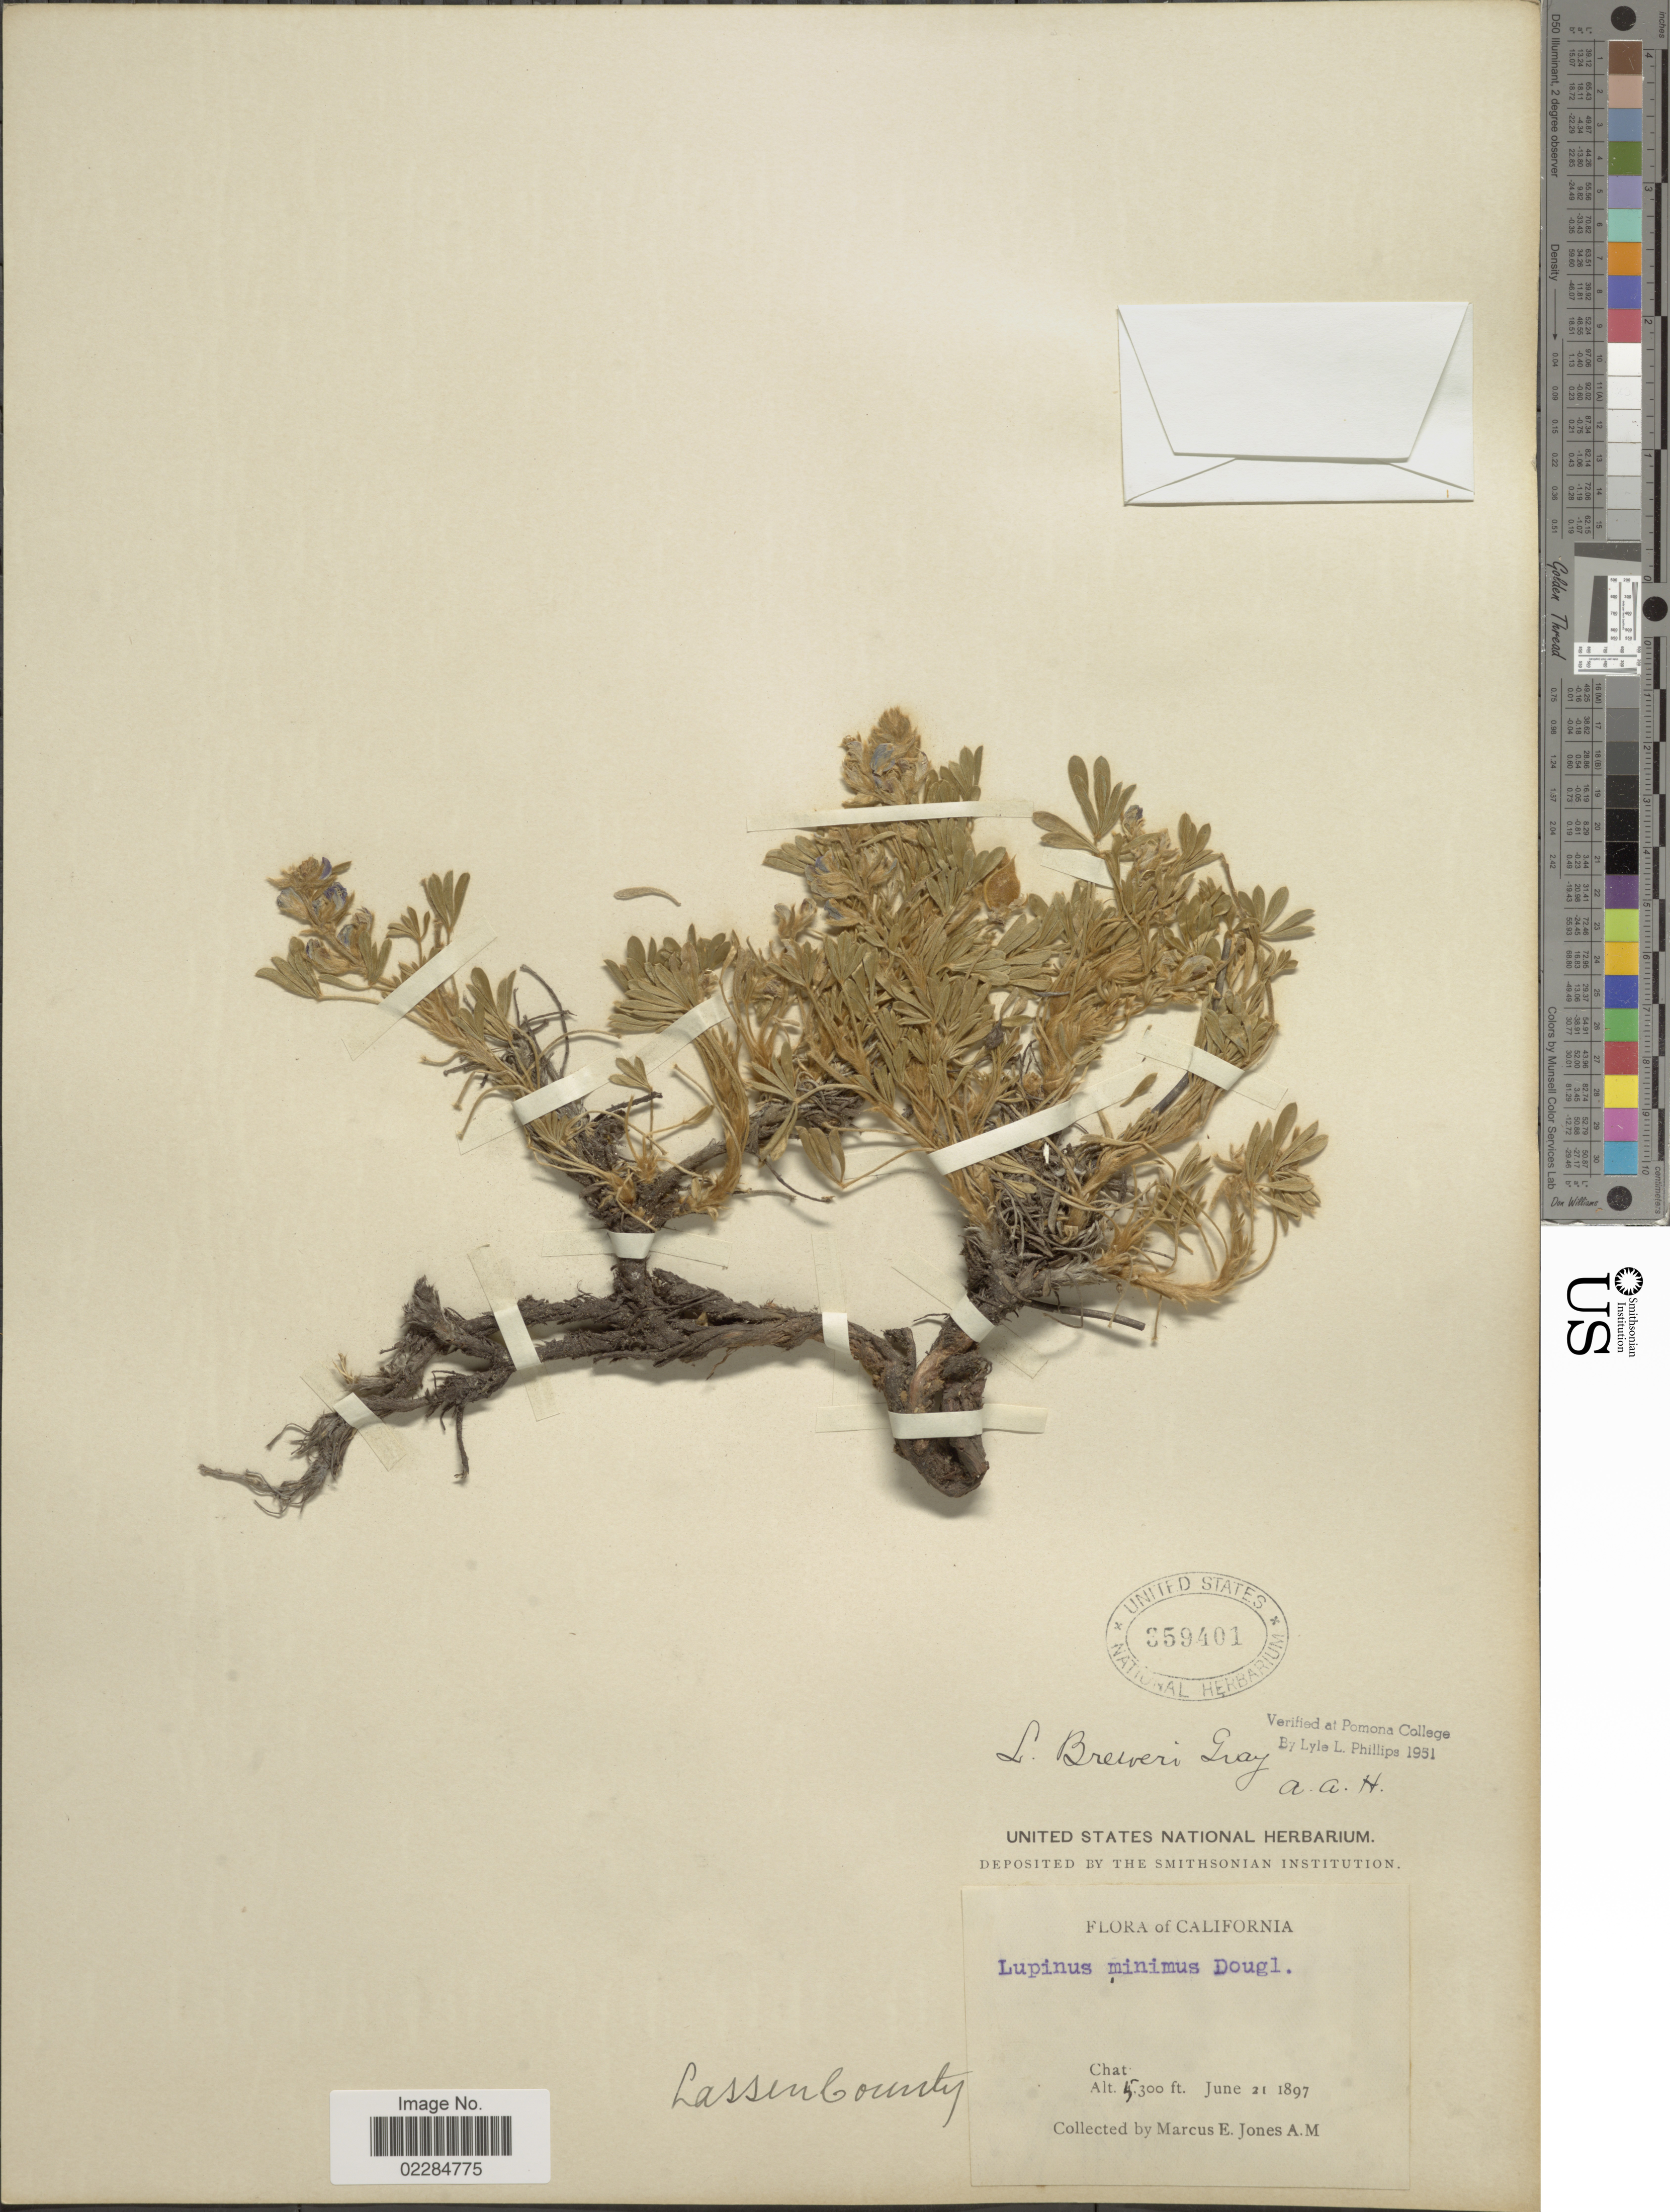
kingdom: Plantae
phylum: Tracheophyta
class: Magnoliopsida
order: Fabales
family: Fabaceae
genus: Lupinus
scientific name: Lupinus breweri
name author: A. Gray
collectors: M. E. Jones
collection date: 1897-06-21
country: United States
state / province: California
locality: Chat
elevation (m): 1615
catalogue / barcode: US 359401